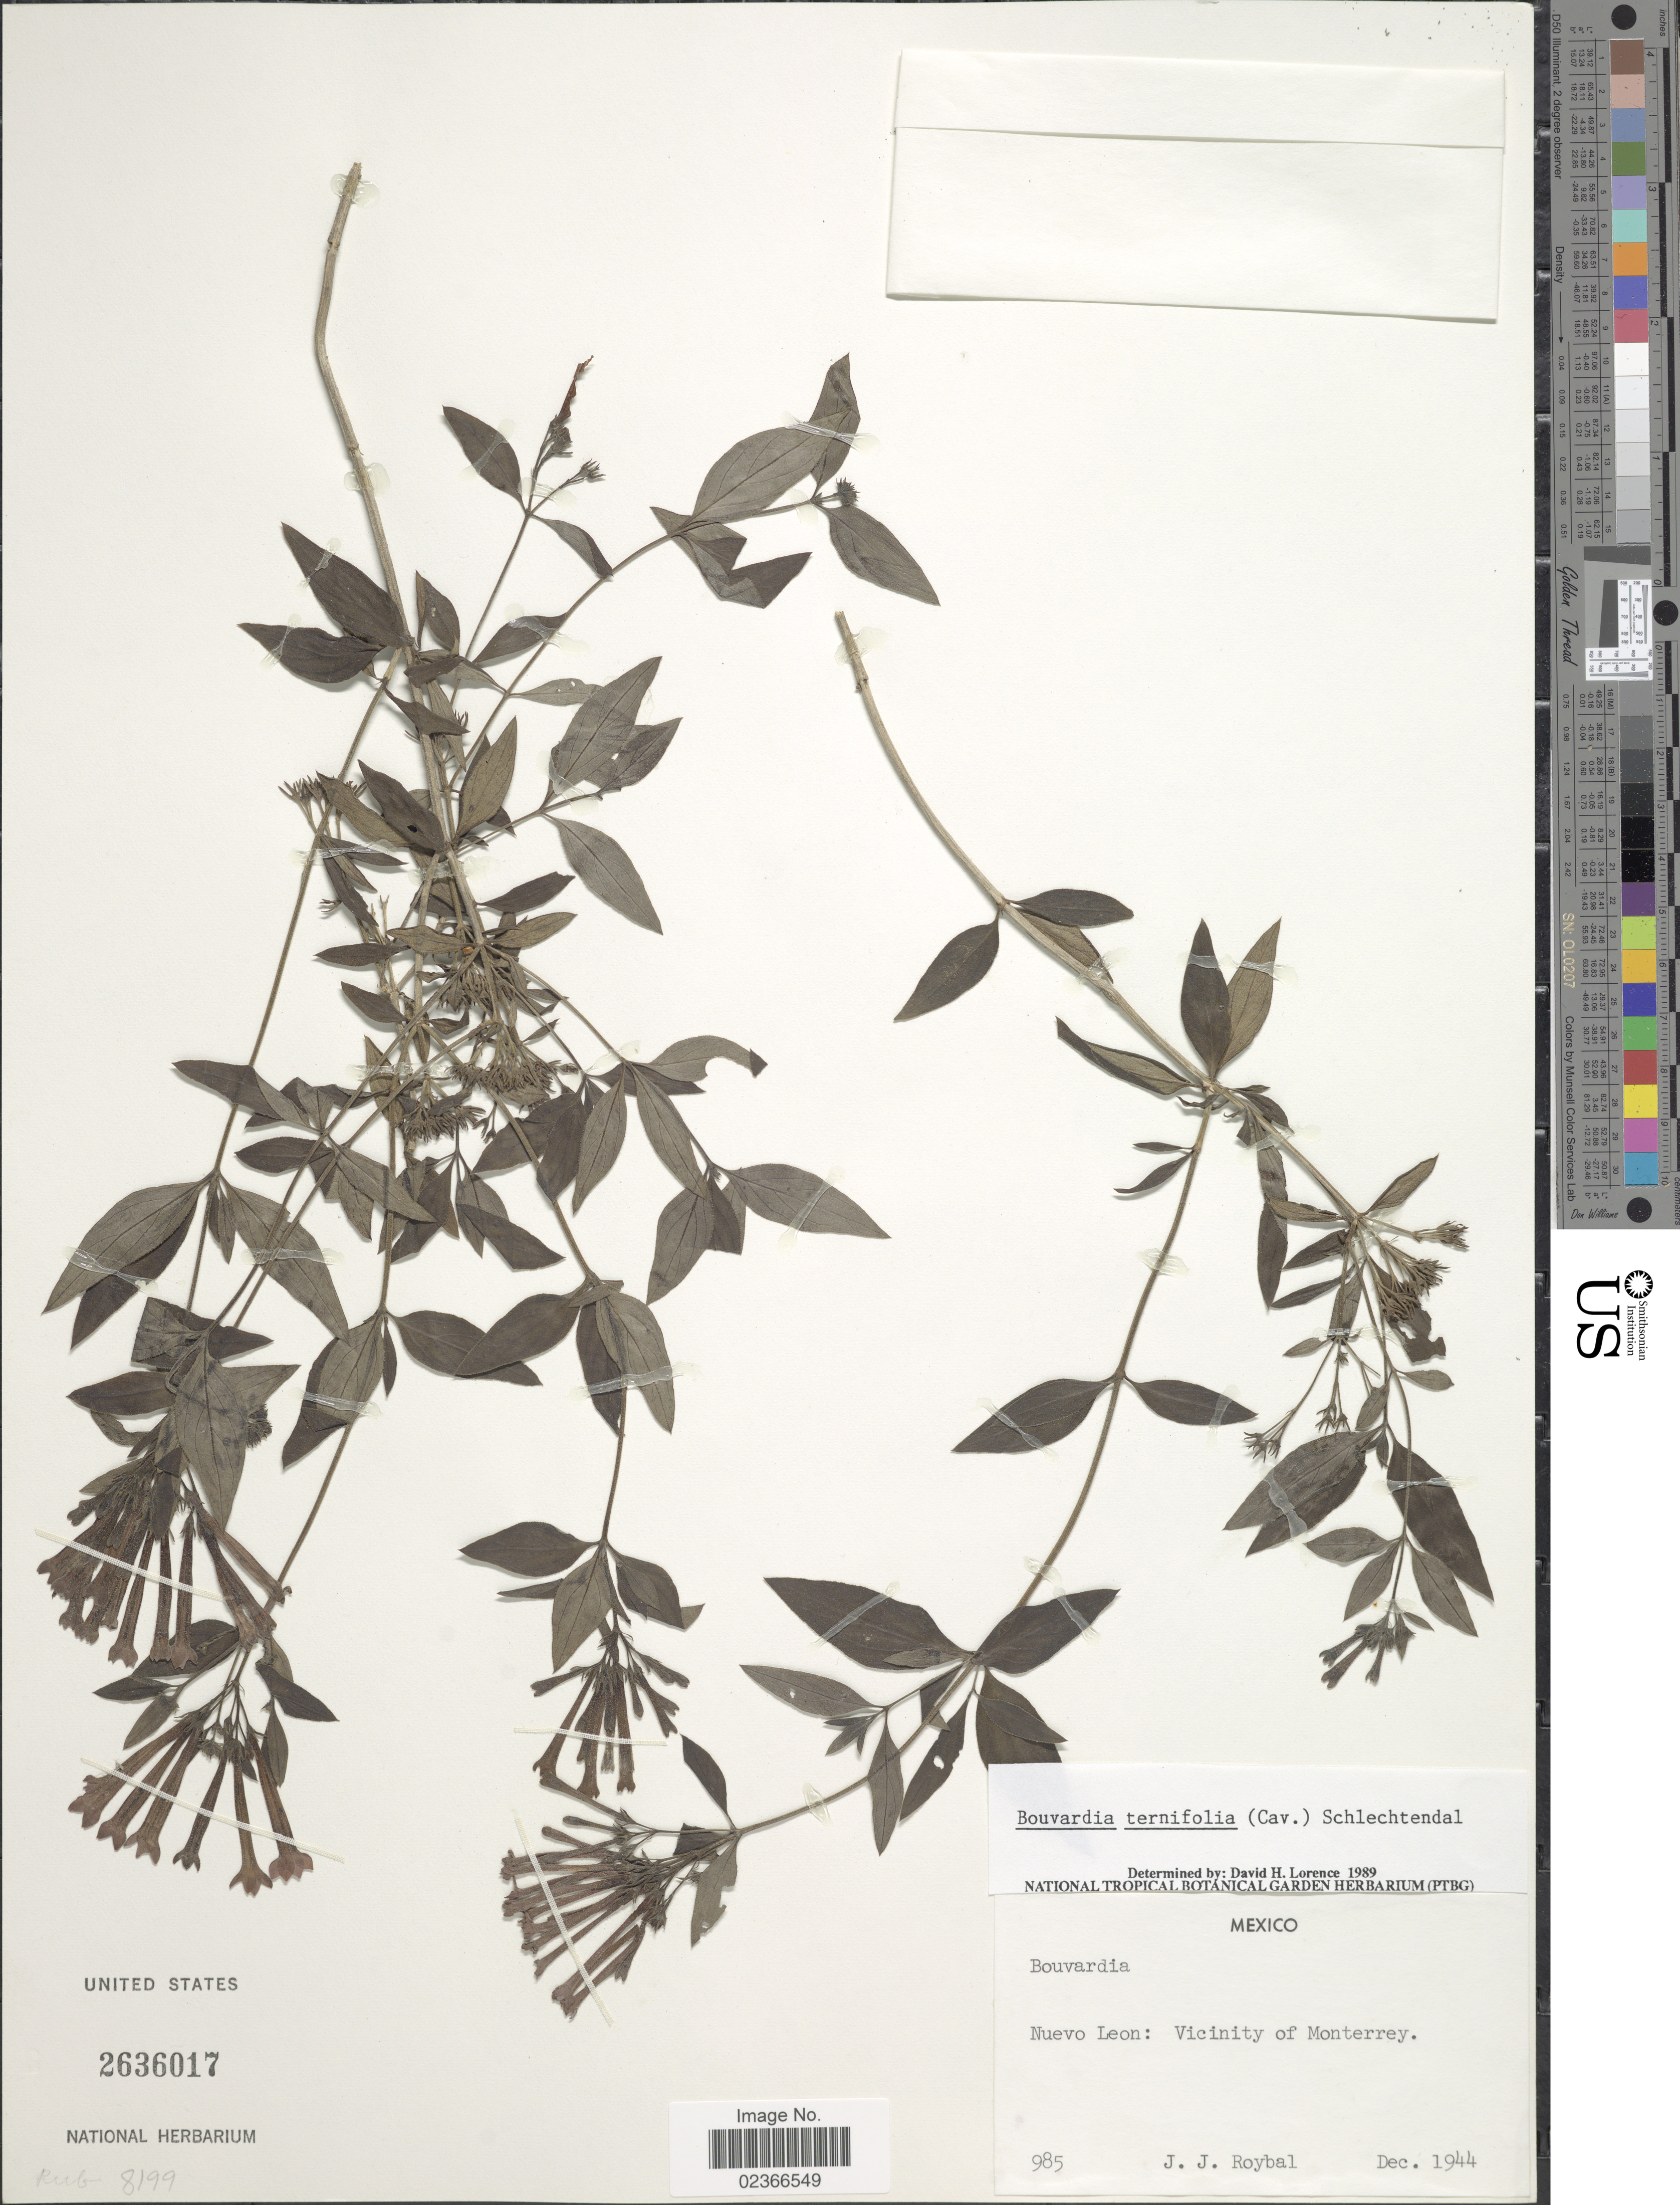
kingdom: Plantae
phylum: Tracheophyta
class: Magnoliopsida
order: Gentianales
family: Rubiaceae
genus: Bouvardia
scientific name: Bouvardia ternifolia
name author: (Cav.) Schltdl.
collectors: J. J. Roybal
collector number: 985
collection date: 1944-12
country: Mexico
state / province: Nuevo León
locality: Vicinity of Monterrey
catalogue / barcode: US 2636017